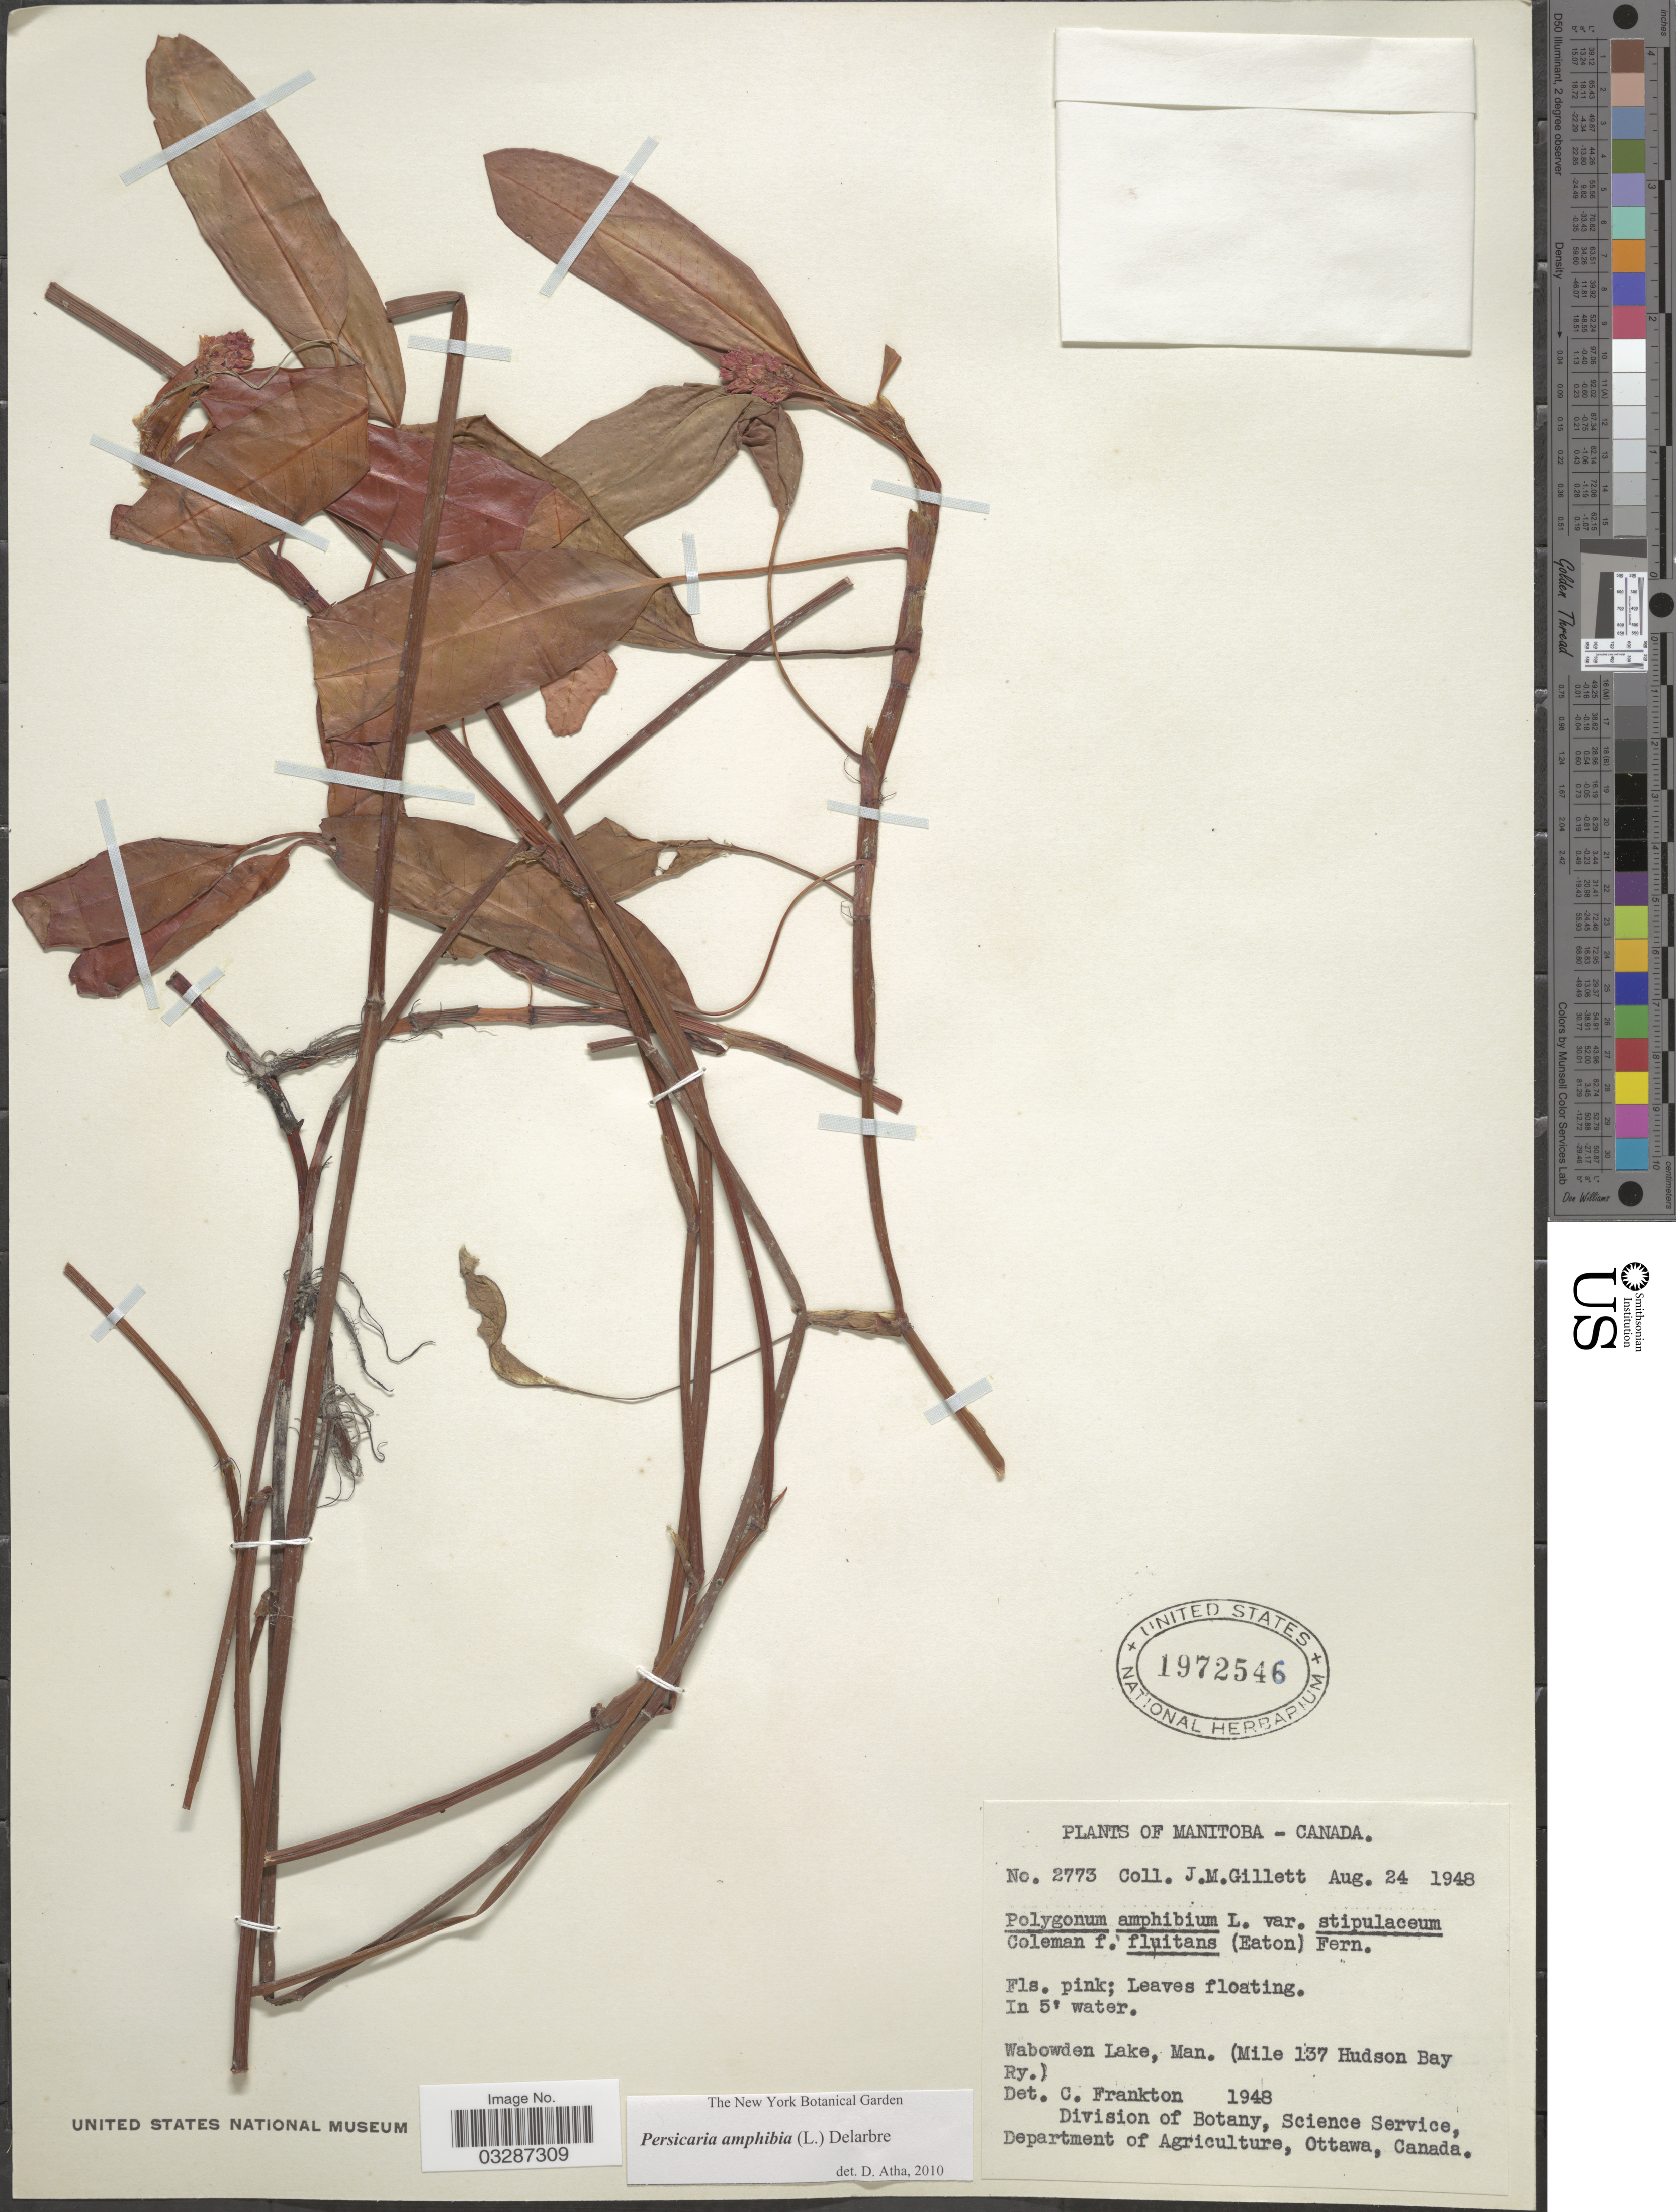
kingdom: Plantae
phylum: Tracheophyta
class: Magnoliopsida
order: Caryophyllales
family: Polygonaceae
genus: Persicaria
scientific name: Persicaria amphibia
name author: (L.) Delarbre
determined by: Atha, D. E.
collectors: J. M. Gillett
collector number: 2773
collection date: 1948-08-24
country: Canada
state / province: Manitoba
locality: Wabowden Lake, Man. (Mile 137 Hudson Bay Ry.)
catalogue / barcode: US 1972546